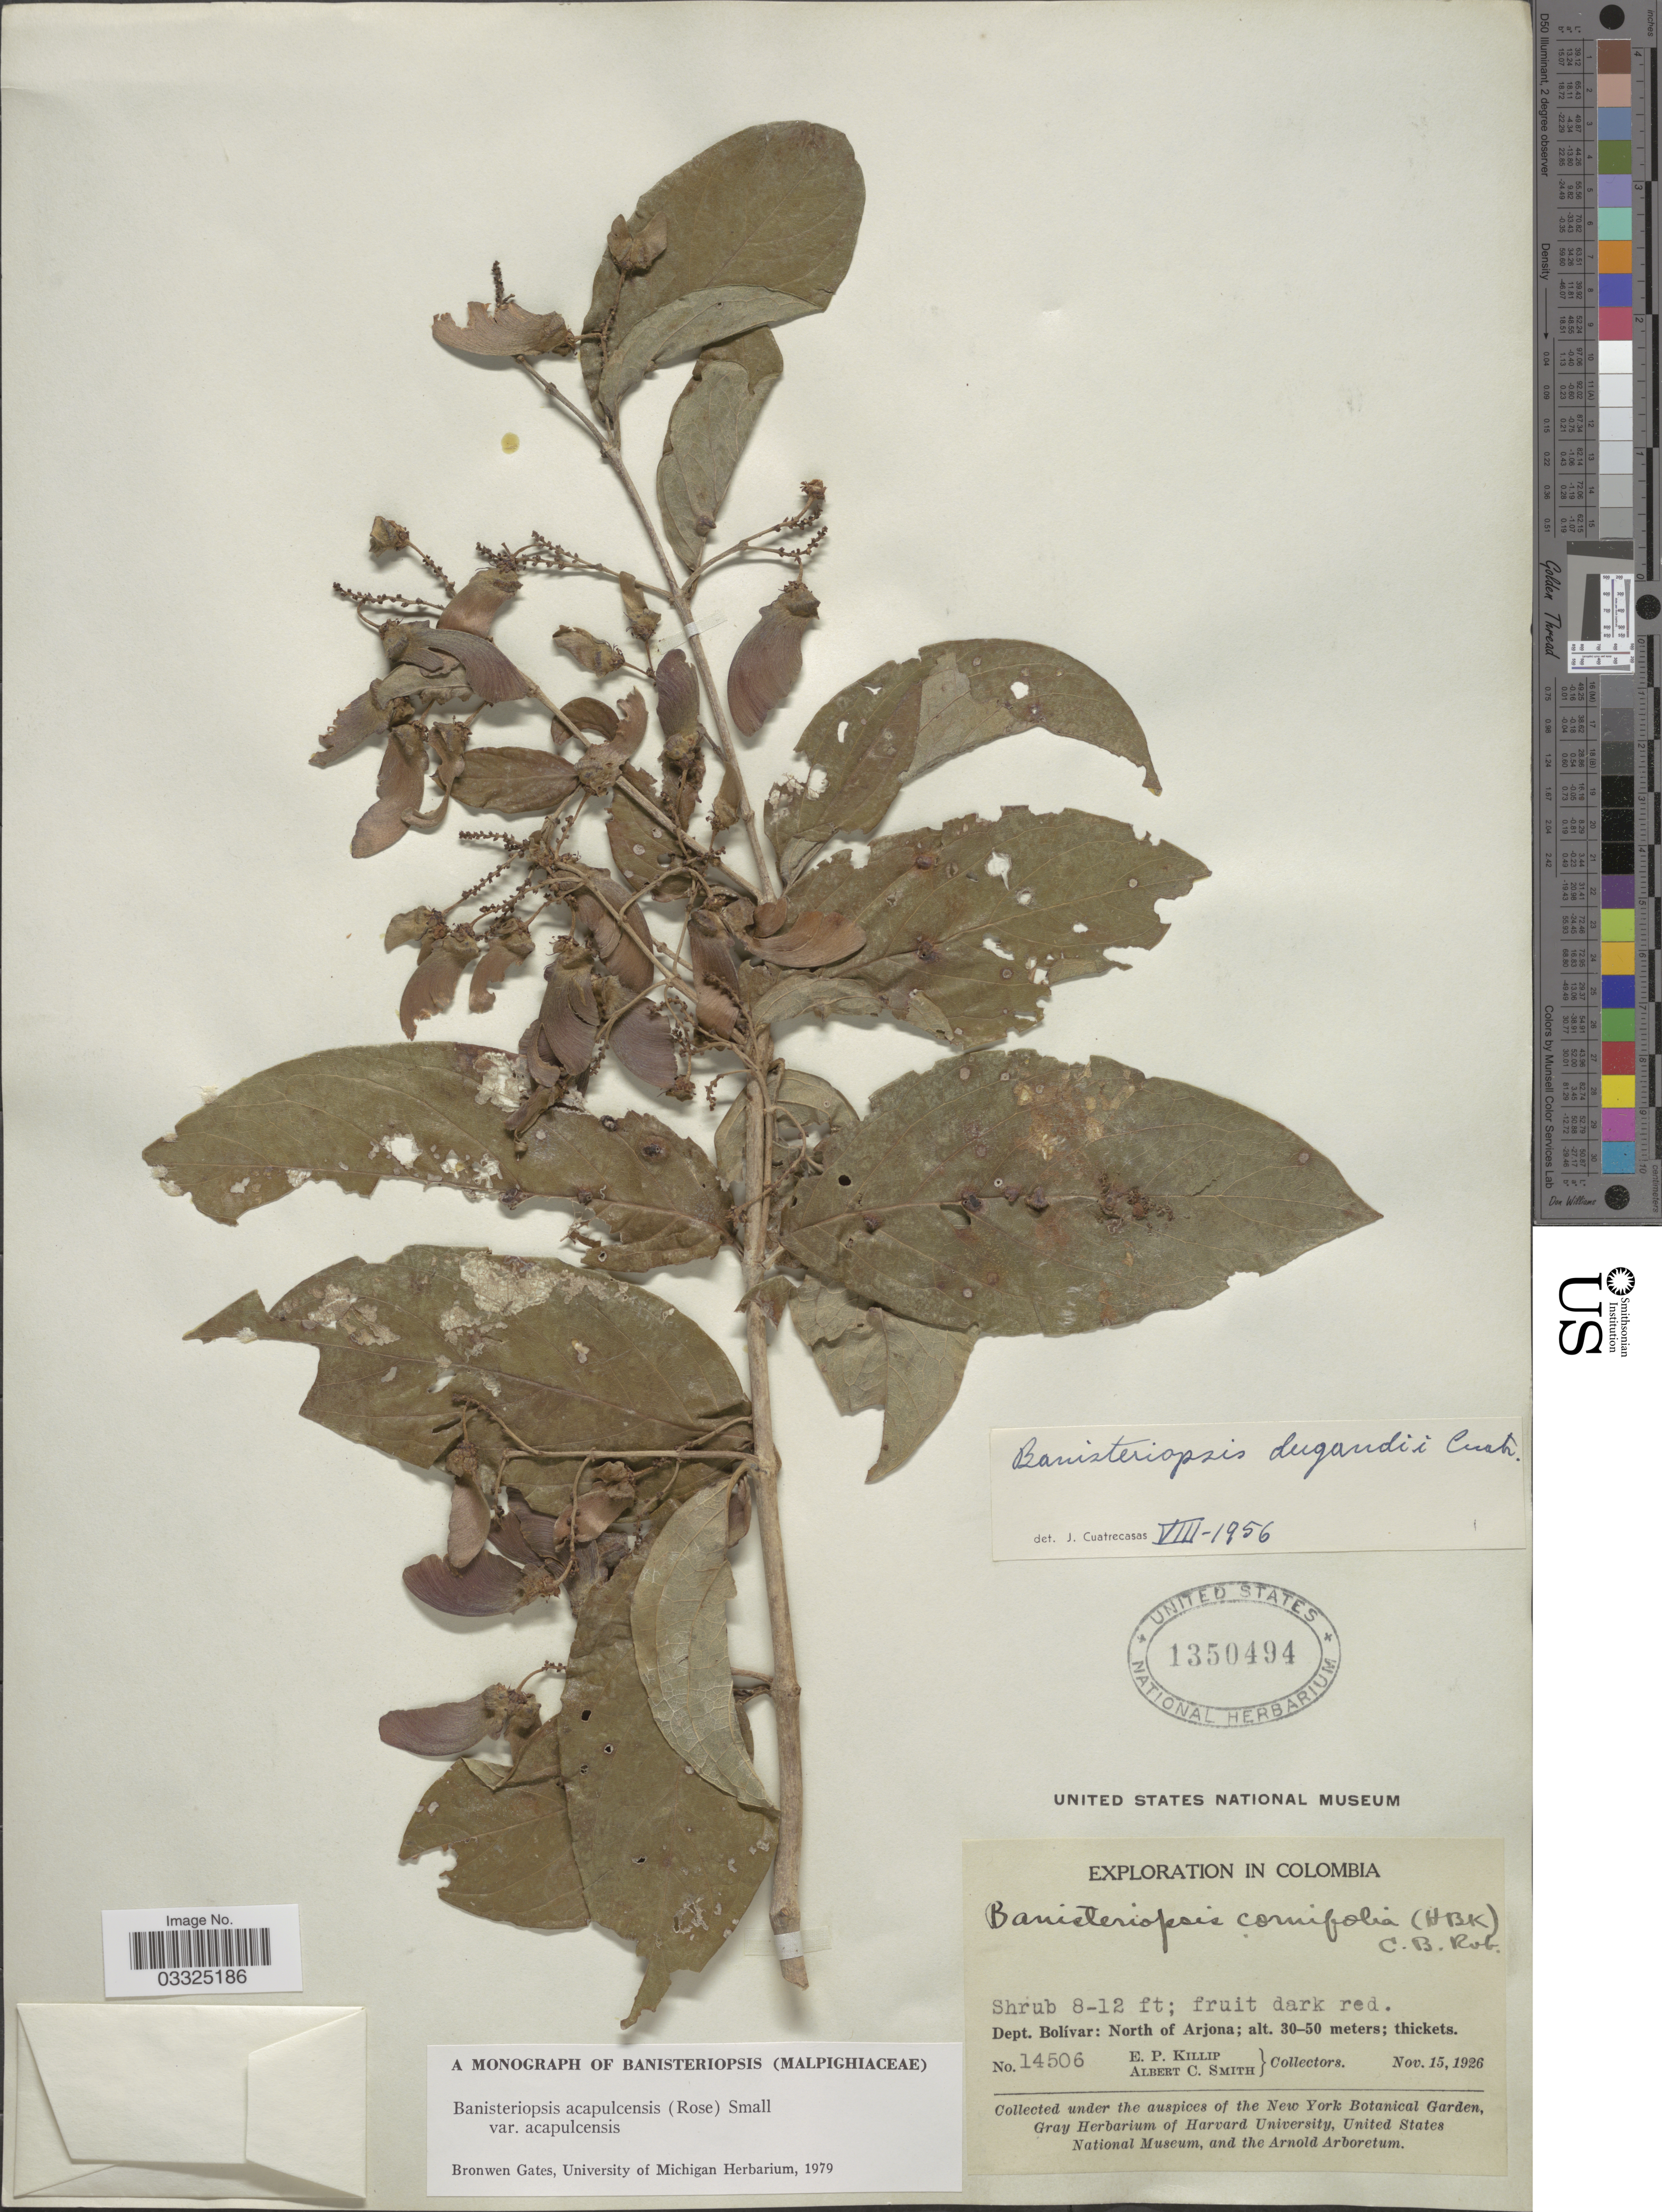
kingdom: Plantae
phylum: Tracheophyta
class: Magnoliopsida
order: Malpighiales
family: Malpighiaceae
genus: Bronwenia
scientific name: Bronwenia acapulcensis var. acapulcensis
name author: (Rose) W.R. Anderson & C. Davis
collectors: E. P. Killip & A. C. Smith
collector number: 14506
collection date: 1926-11-15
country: Colombia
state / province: Bolívar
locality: Dept. Bolívar: North of Arjona.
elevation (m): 30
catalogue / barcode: US 1350494